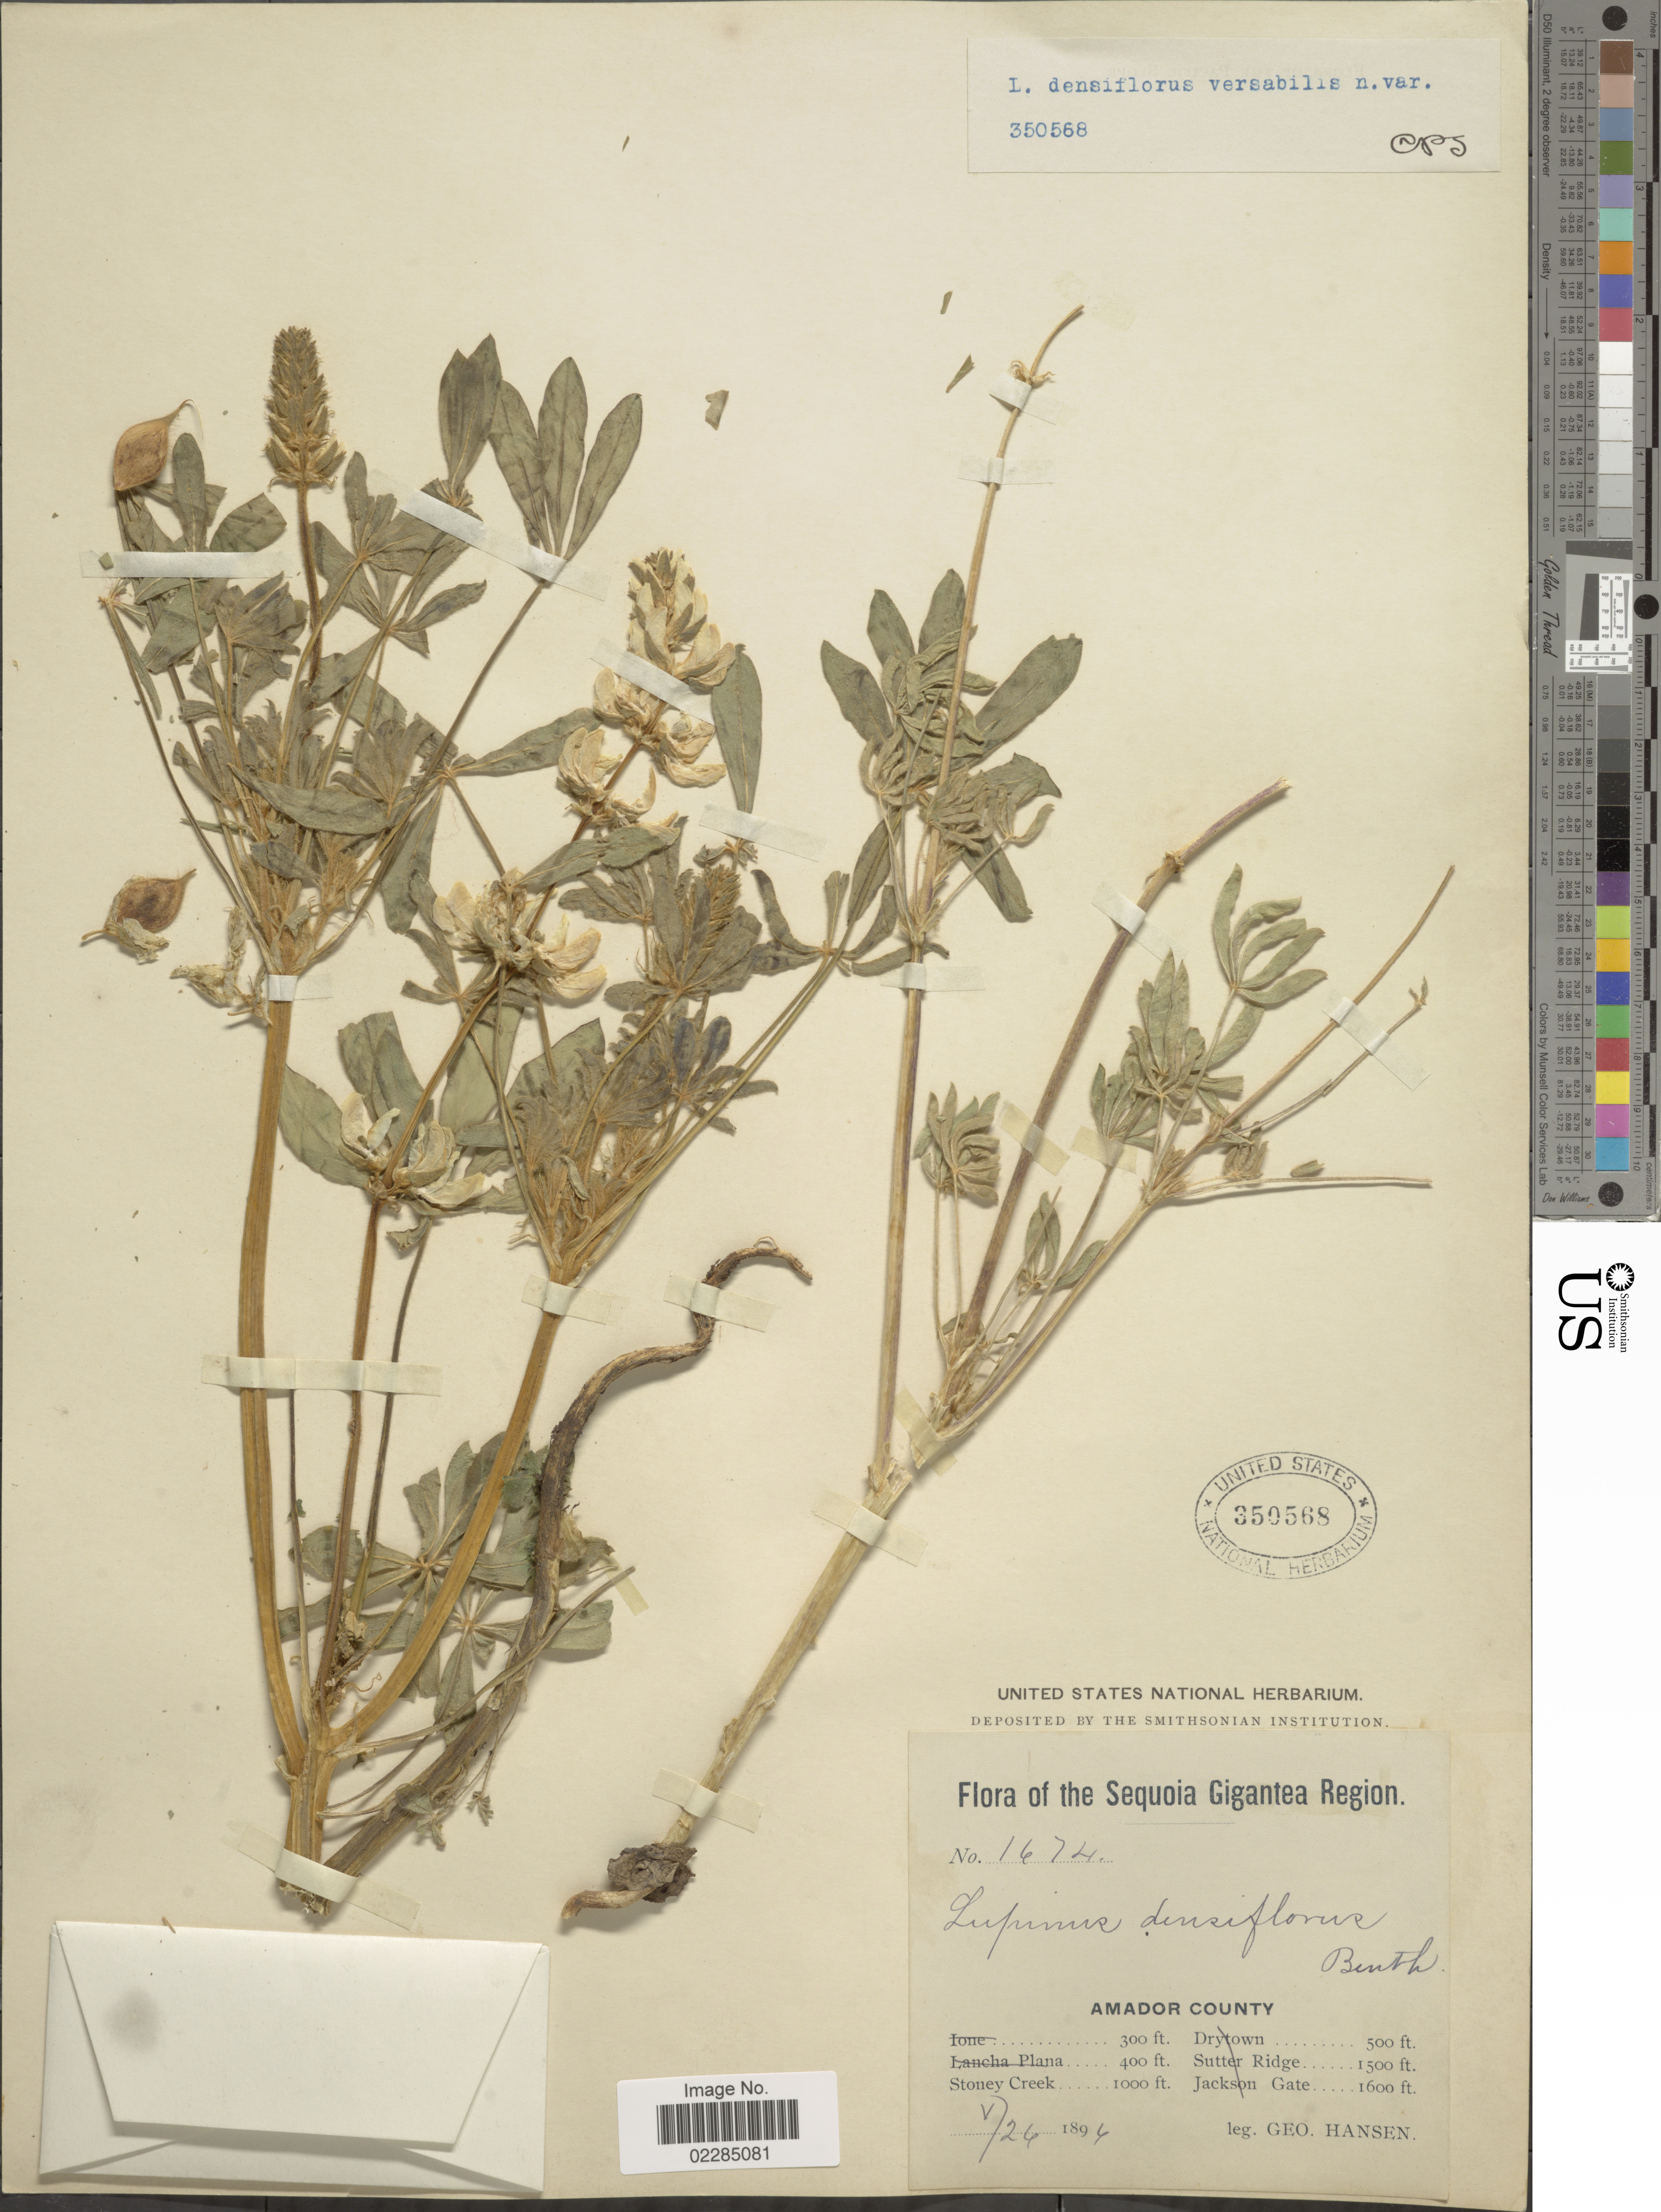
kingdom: Plantae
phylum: Tracheophyta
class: Magnoliopsida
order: Fabales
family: Fabaceae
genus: Lupinus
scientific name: Lupinus densiflorus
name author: Benth.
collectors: G. Hansen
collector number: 1674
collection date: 1894-05-24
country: United States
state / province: California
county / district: Amador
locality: Sequoia Gigantea Region. Amador County, Stoney Creek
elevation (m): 305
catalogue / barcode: US 350568